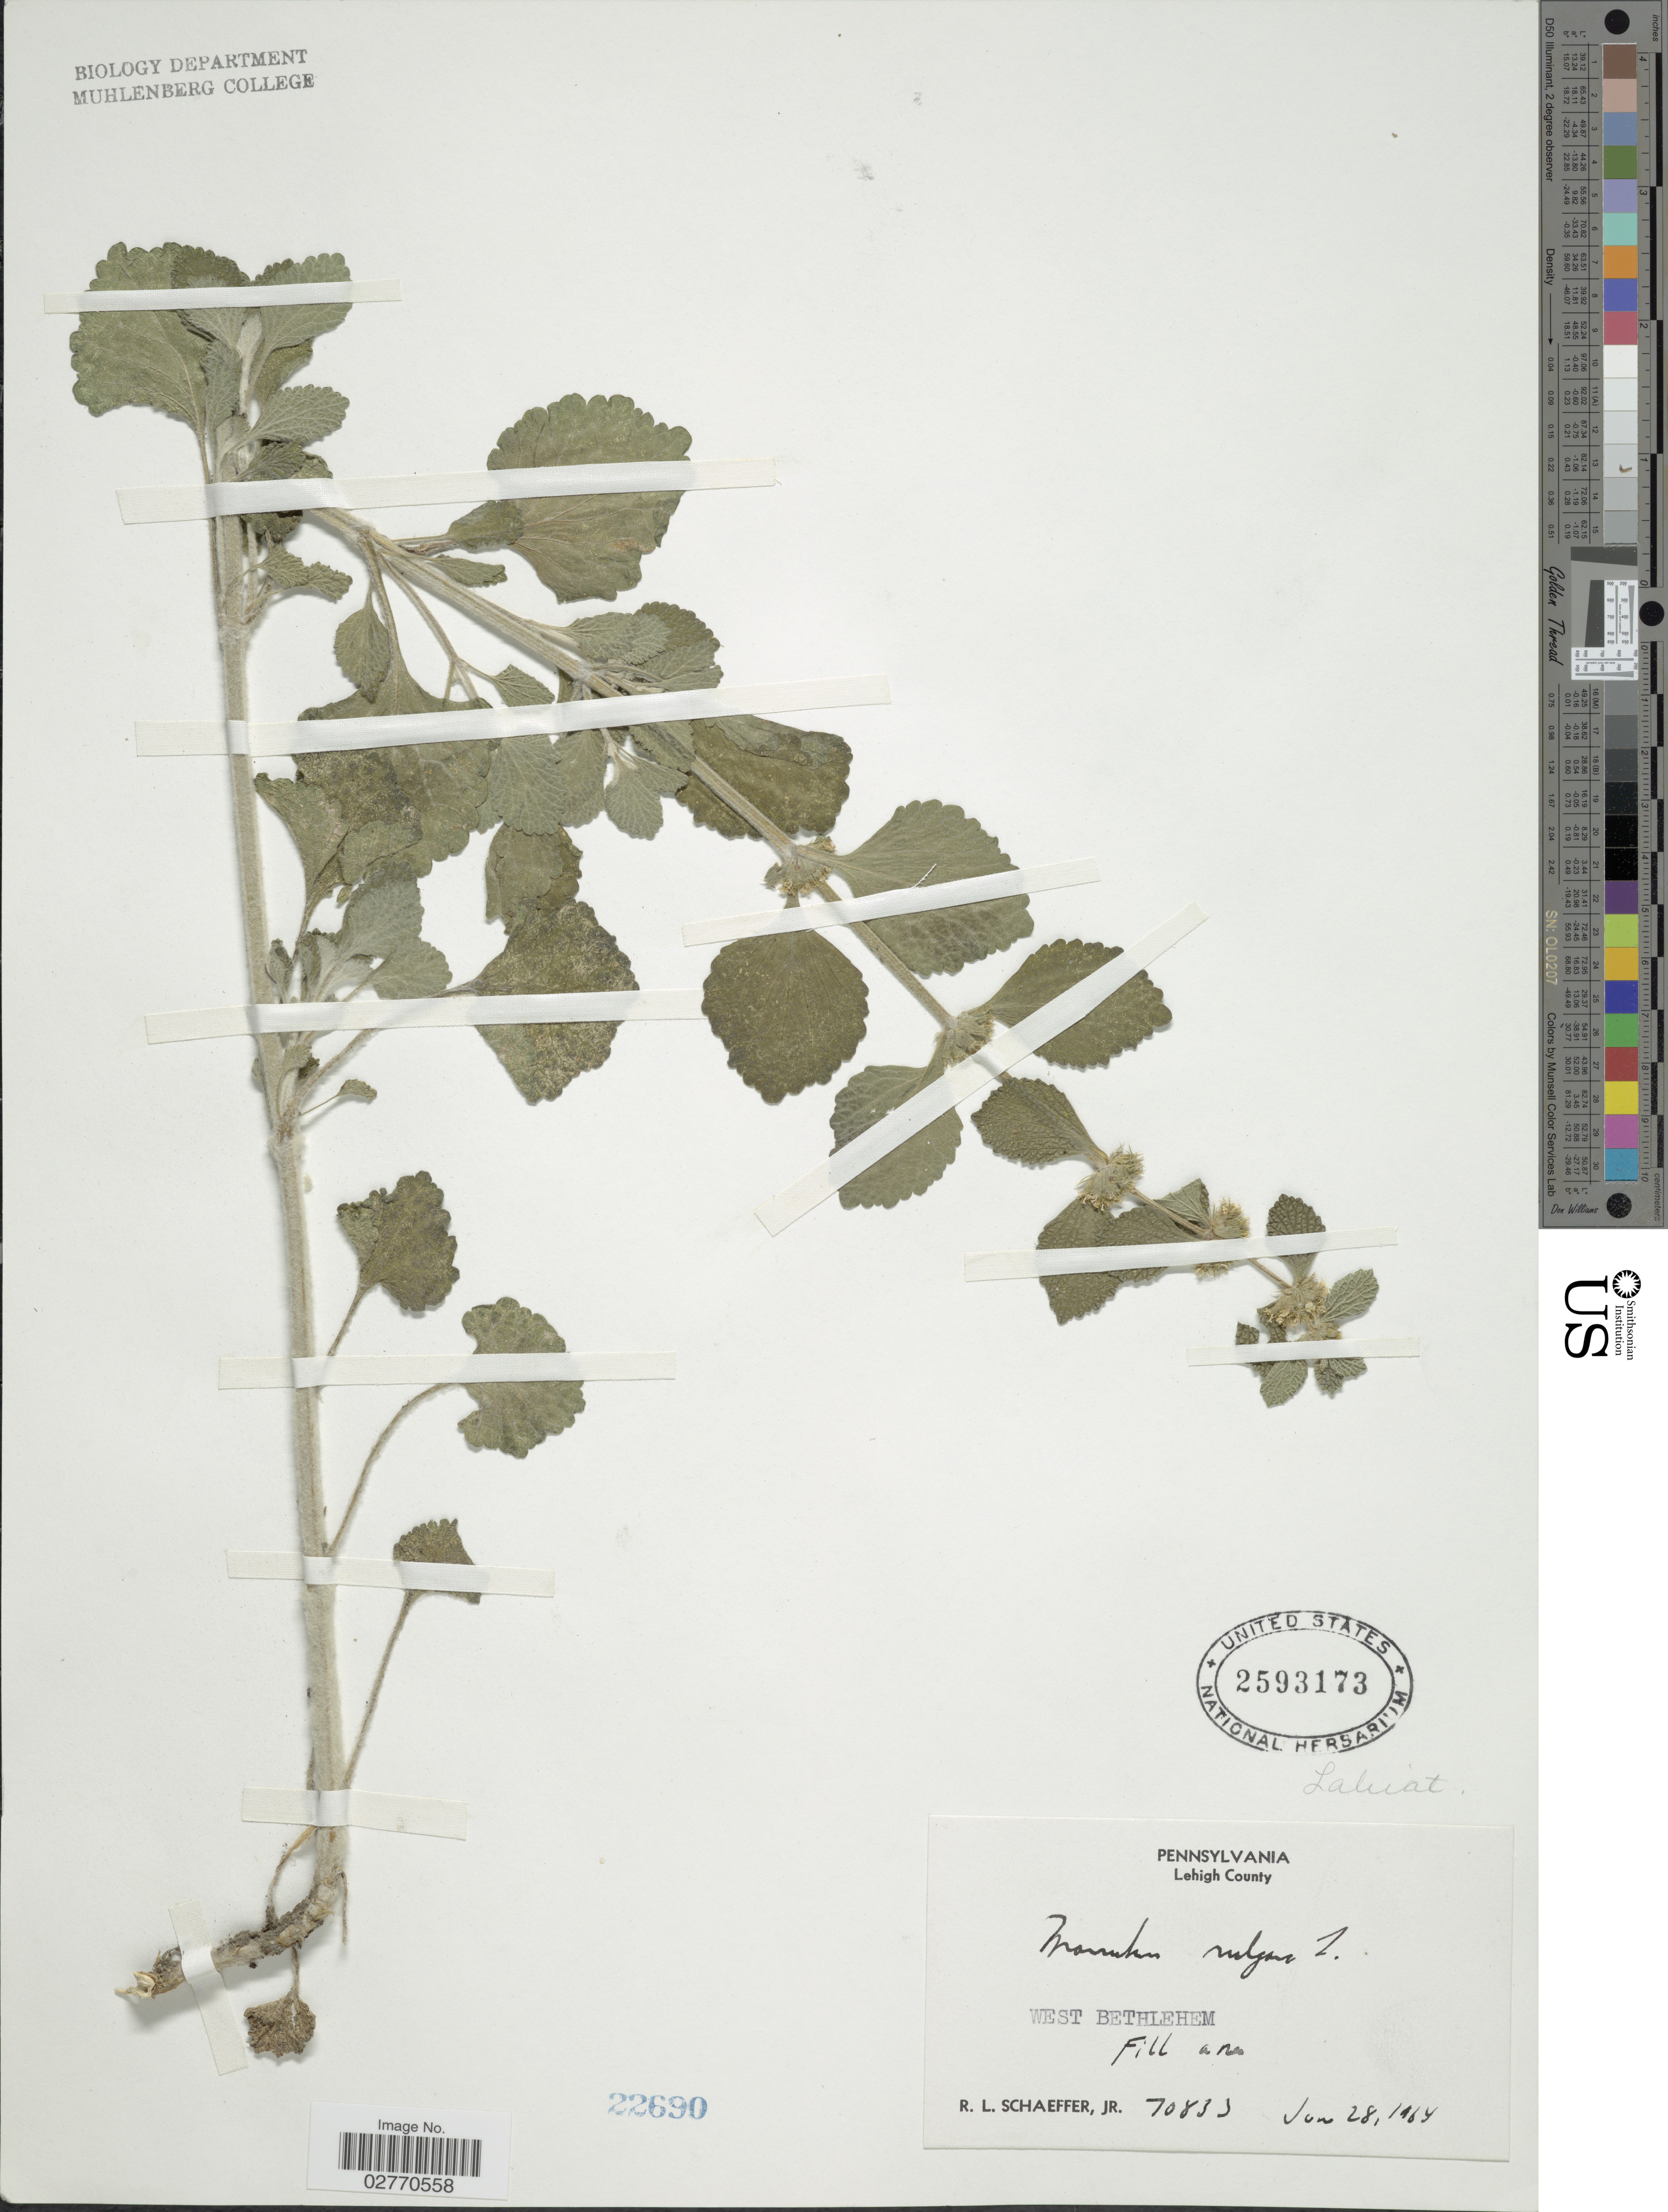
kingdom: Plantae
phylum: Tracheophyta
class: Magnoliopsida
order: Lamiales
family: Lamiaceae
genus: Marrubium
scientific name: Marrubium vulgare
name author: L.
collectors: R. L. Schaeffer Jr.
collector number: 70833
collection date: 1964-06-28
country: United States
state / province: Pennsylvania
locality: Lehigh County, West Bethlehem.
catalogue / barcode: US 2593173